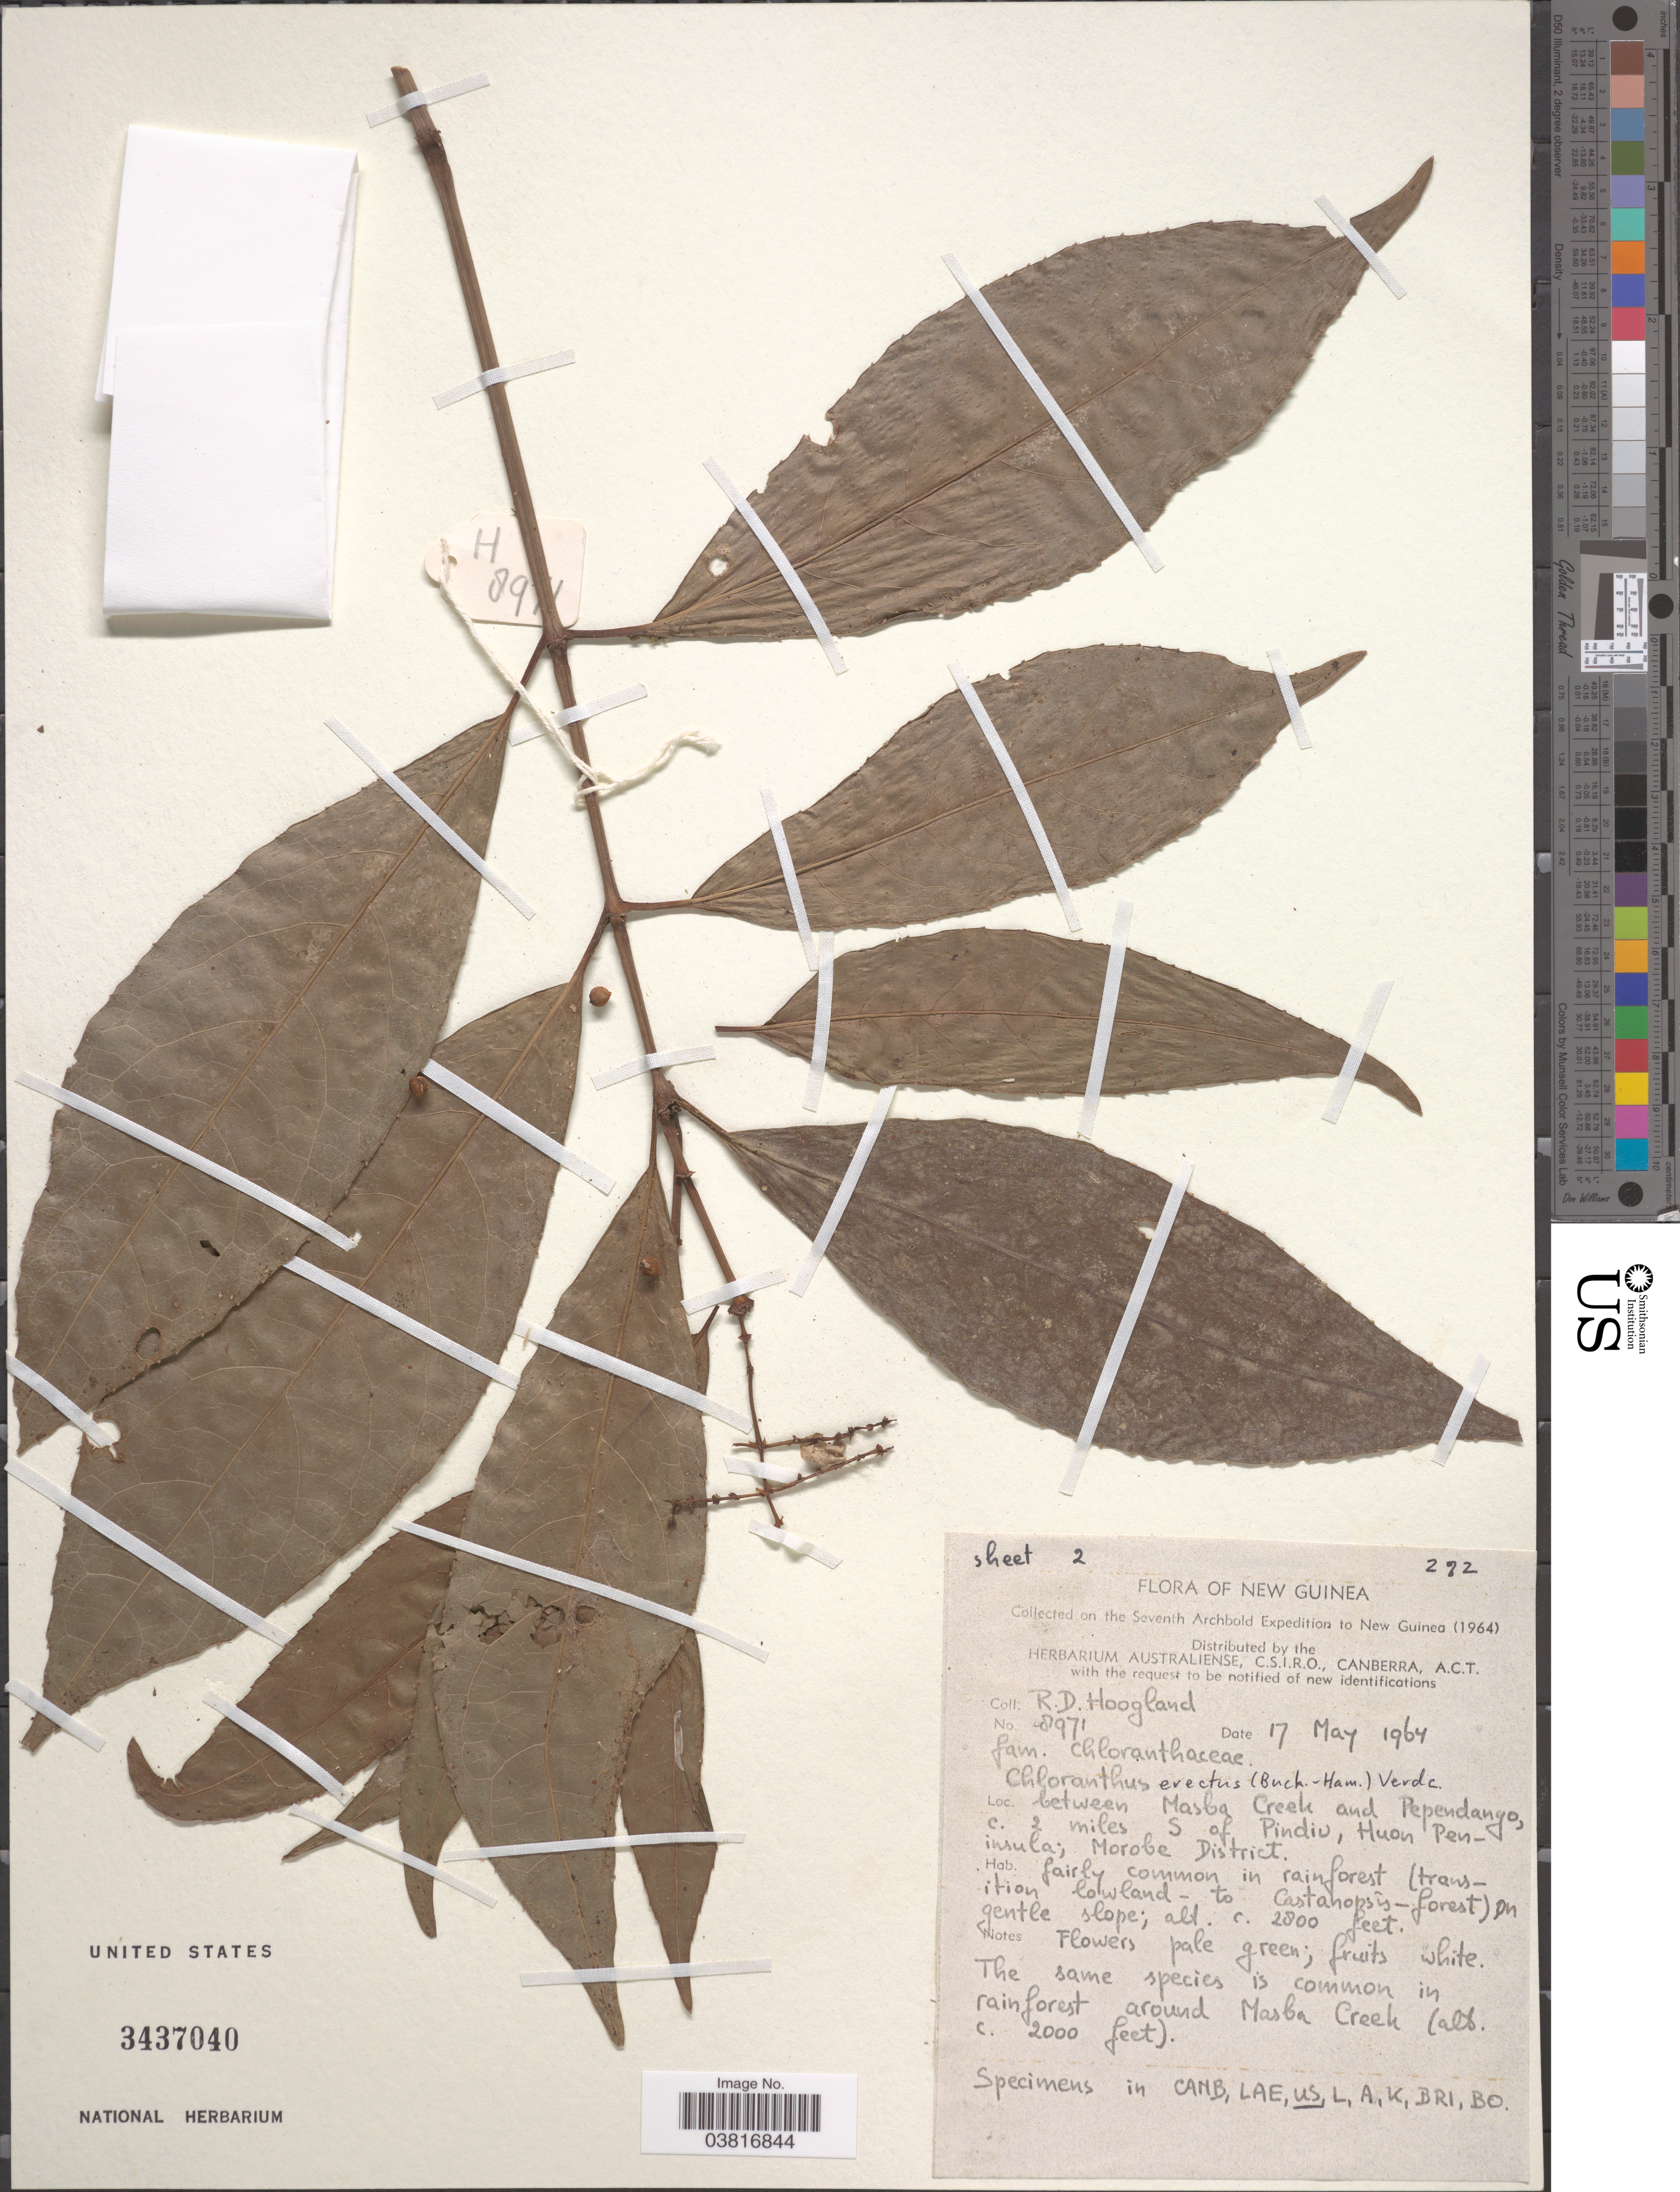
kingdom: Plantae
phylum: Tracheophyta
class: Magnoliopsida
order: Chloranthales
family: Chloranthaceae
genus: Chloranthus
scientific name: Chloranthus erectus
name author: (Buch.-Ham.) Verdc.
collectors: R. D. Hoogland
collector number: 8971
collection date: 1964-05-17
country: Papua New Guinea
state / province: Morobe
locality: New Guinea. Between Masba Creek and Pependango, c. 2 miles S of Pindiu, Huon Peninsula; Morobe District. The same species is common in rainforest around Masba Creek [unsure placement]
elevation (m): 610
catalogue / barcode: US 3437040